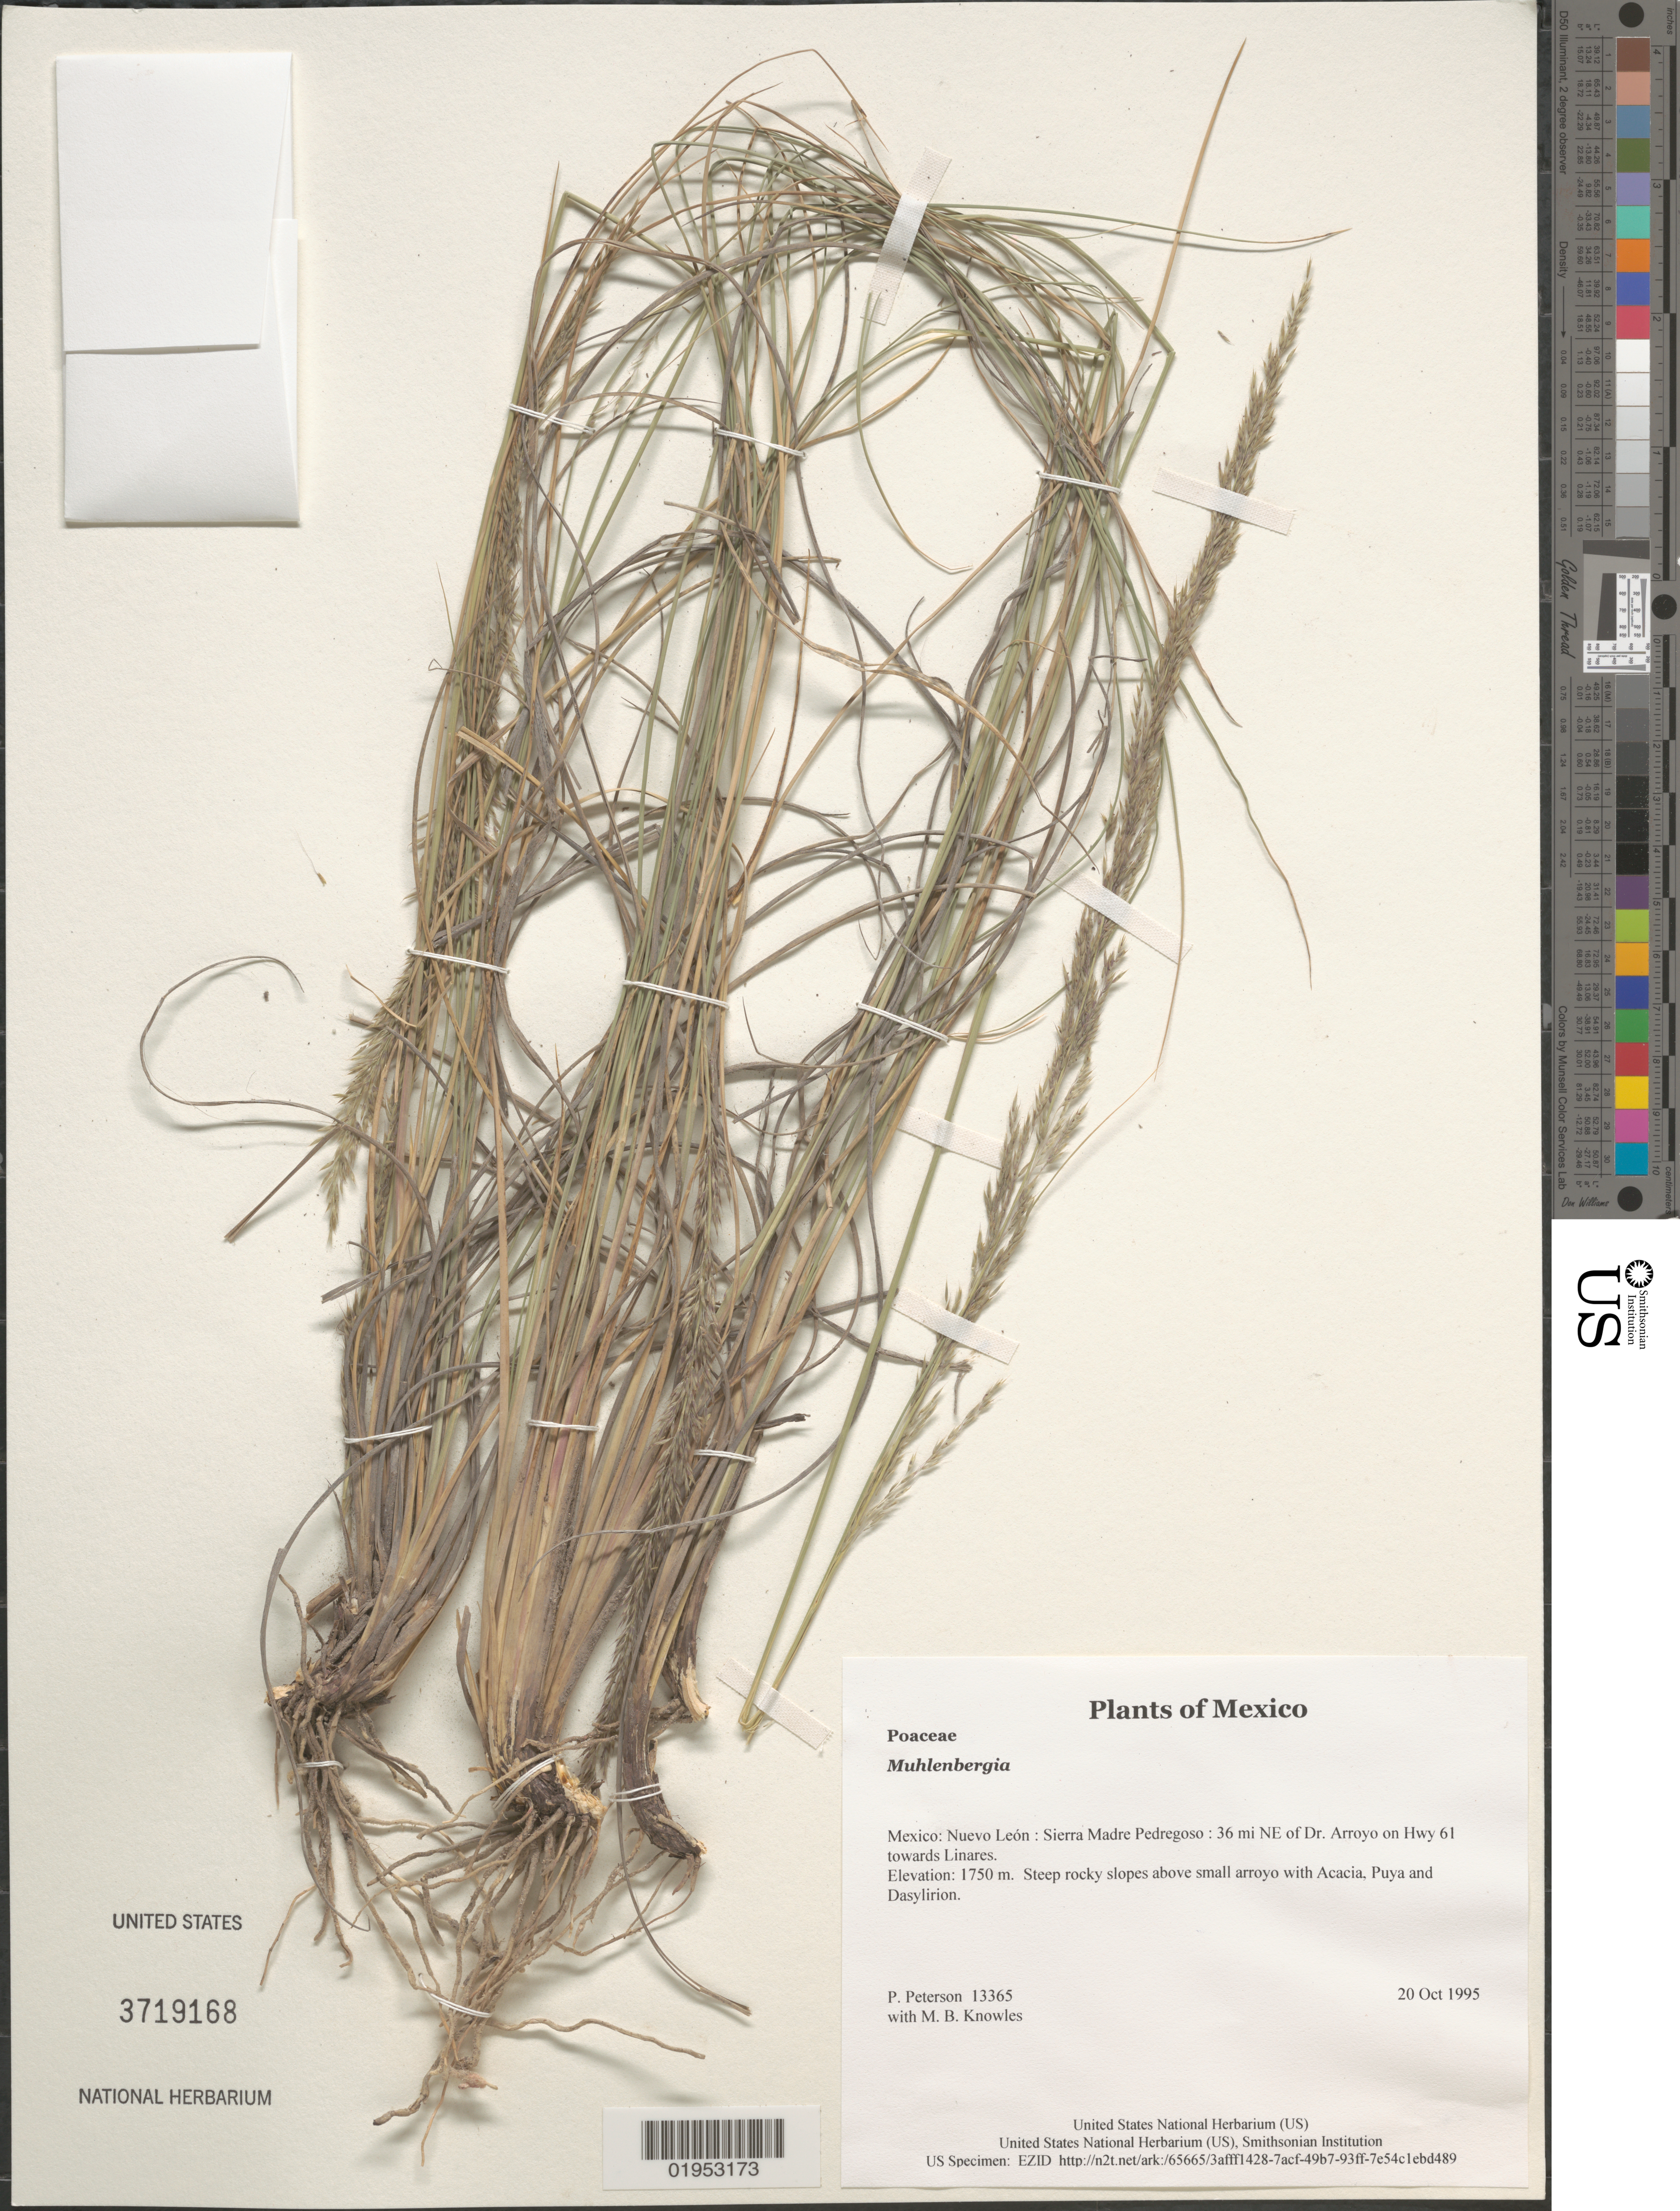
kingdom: Plantae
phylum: Tracheophyta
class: Liliopsida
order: Poales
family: Poaceae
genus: Muhlenbergia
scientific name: Muhlenbergia sp.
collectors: P. M. Peterson & M. B. Knowles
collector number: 13365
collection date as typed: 20 Oct 1995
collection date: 1995-10-20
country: Mexico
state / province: Nuevo León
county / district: Sierra Madre Pedregoso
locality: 36 mi NE of Dr. Arroyo on Hwy 61 towards Linares.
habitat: Steep rocky slopes above small arroyo with Acacia, Puya and Dasylirion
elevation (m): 1750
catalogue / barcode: US 3719168